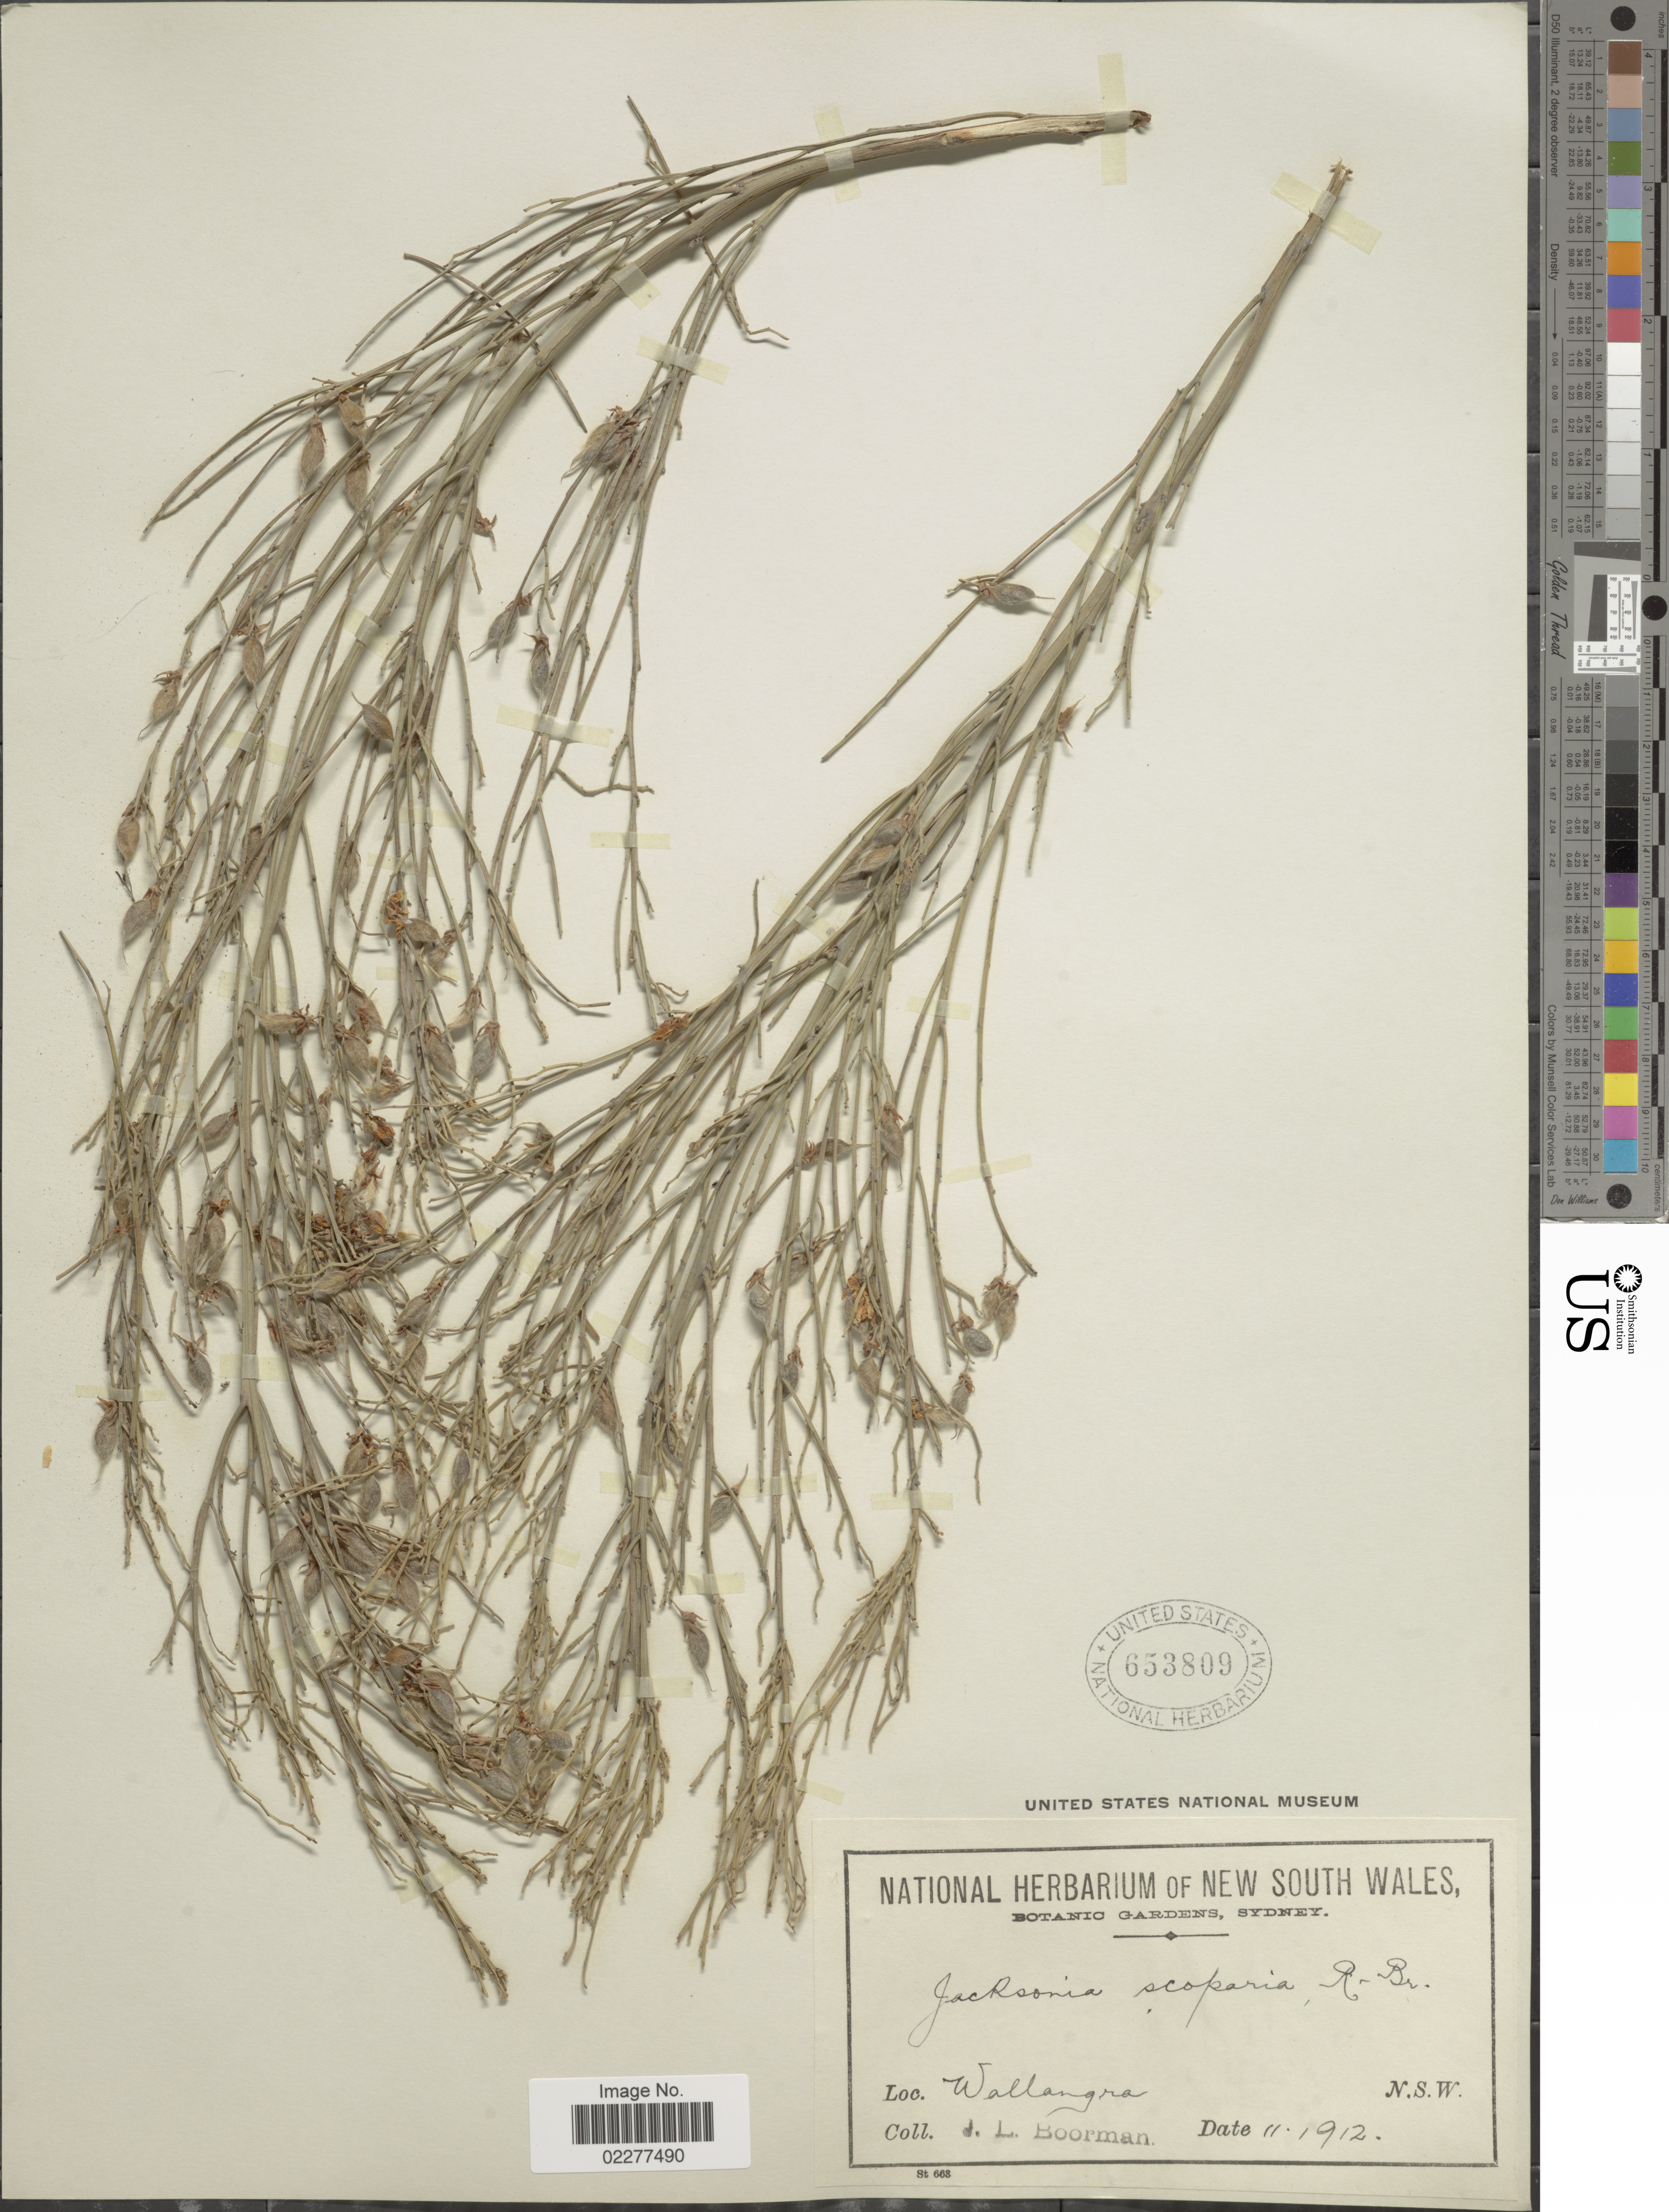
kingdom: Plantae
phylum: Tracheophyta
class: Magnoliopsida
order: Fabales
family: Fabaceae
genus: Jacksonia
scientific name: Jacksonia scoparia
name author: Sm.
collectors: J. Boorman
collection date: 1912-11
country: Australia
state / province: New South Wales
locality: Wallangra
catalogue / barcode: US 653809